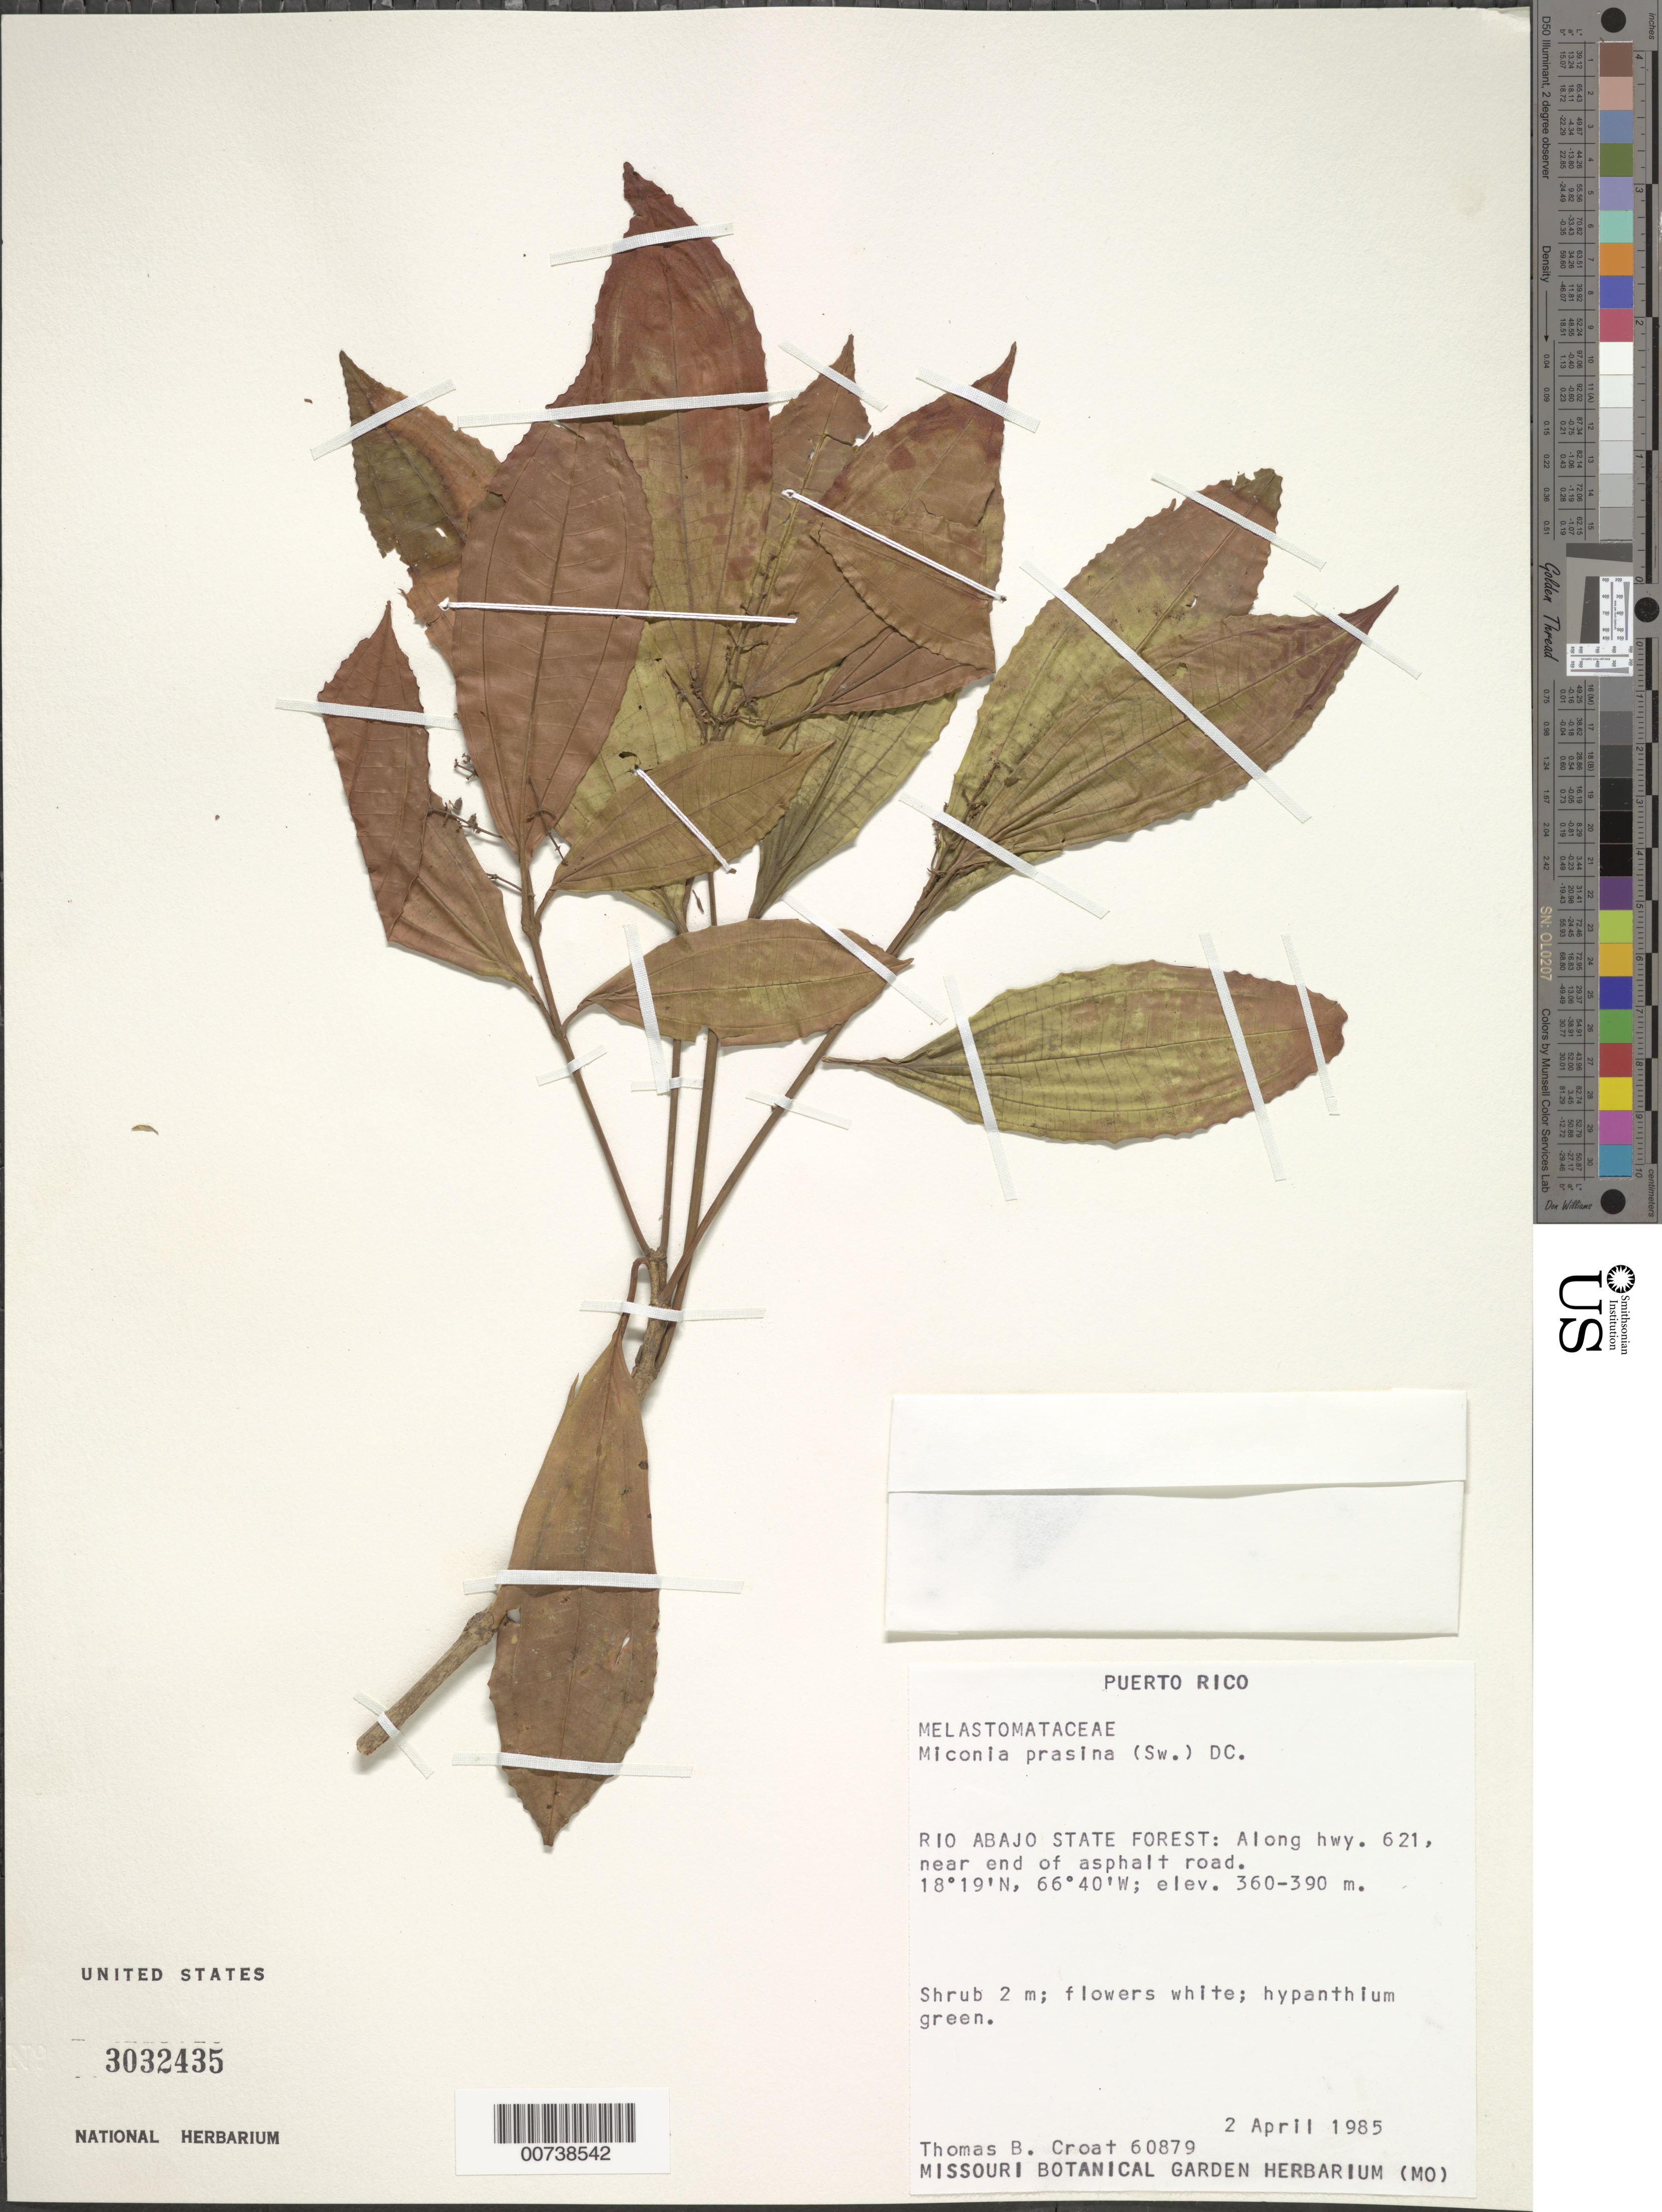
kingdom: Plantae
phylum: Tracheophyta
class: Magnoliopsida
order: Myrtales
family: Melastomataceae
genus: Miconia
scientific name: Miconia prasina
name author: (Sw.) DC.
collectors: T. B. Croat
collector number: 60879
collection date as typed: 02 Apr 1985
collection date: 1985-04-02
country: Puerto Rico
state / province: Arecibo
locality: Río Abajo State Forest: along highway 621, near end of asphalt road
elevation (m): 360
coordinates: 18.31666667, -66.66666667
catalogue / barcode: US 3032435